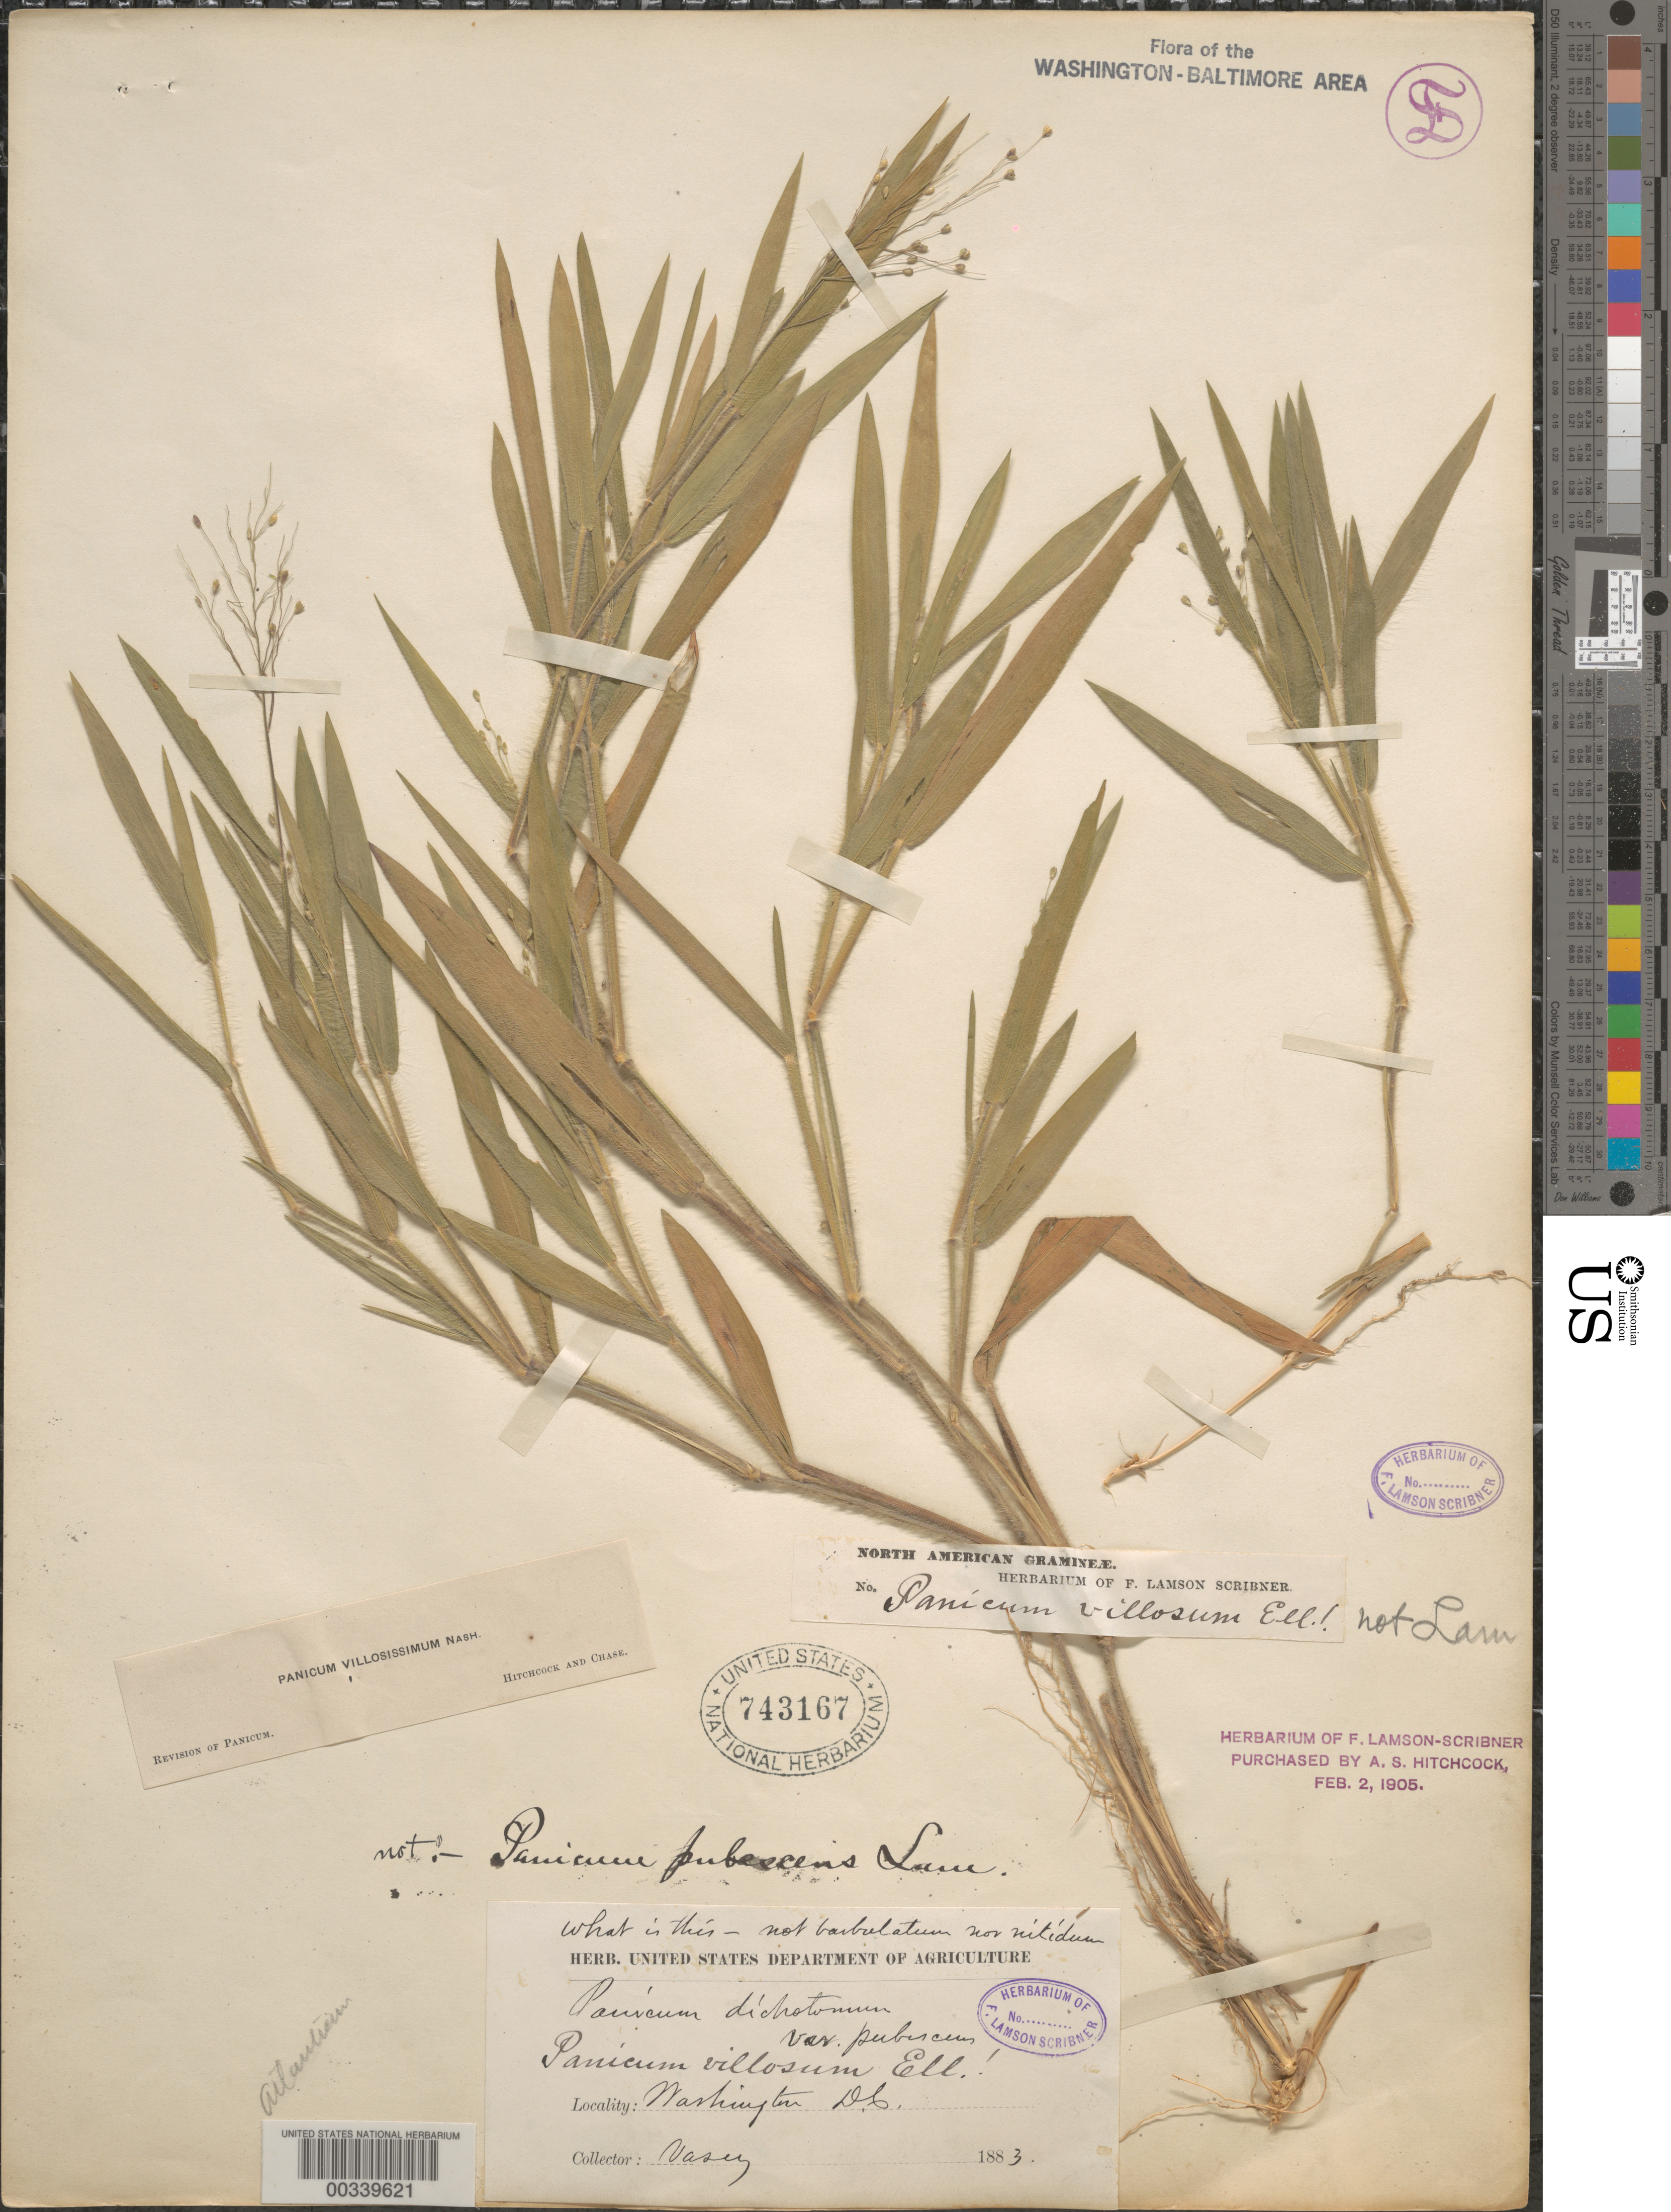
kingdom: Plantae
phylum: Tracheophyta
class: Liliopsida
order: Poales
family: Poaceae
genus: Dichanthelium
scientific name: Dichanthelium ovale subsp. villosissimum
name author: (Nash) Freckmann & Lelong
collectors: G. Vasey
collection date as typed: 1883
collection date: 1883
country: United States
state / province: District of Columbia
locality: Washington DC area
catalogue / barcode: US 743167